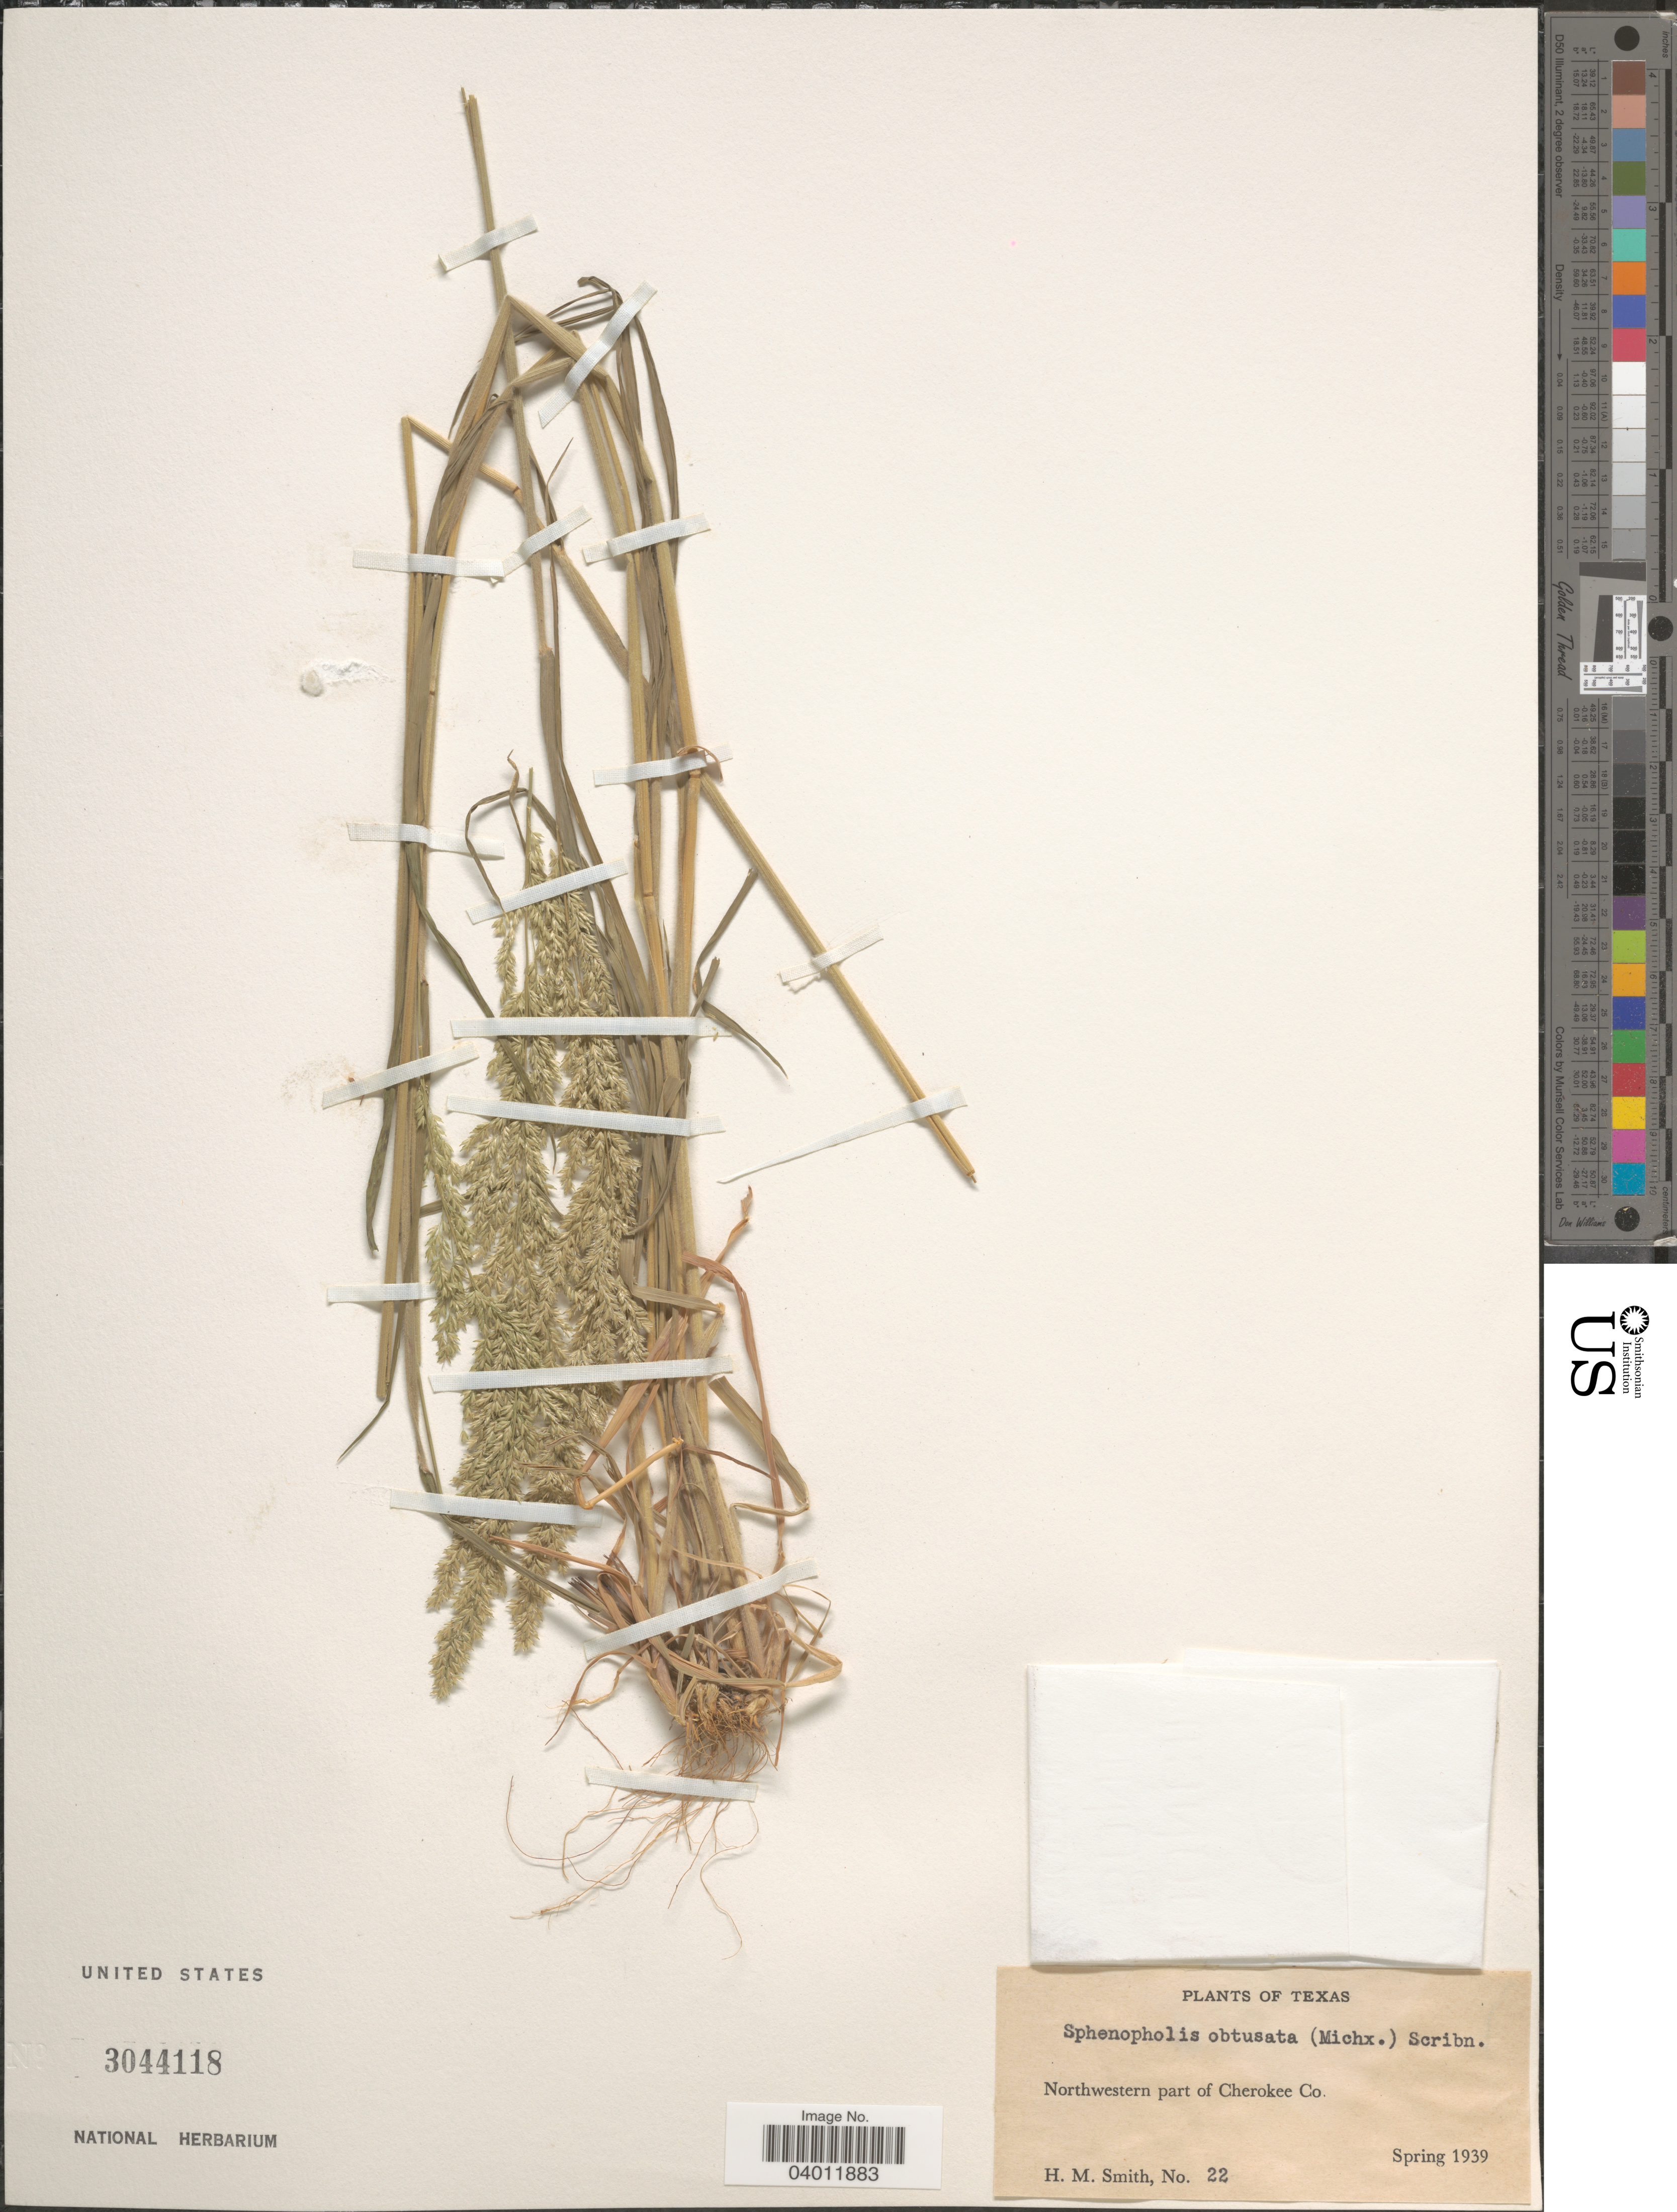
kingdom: Plantae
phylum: Tracheophyta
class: Liliopsida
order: Poales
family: Poaceae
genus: Sphenopholis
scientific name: Sphenopholis obtusata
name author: (Michx.) Scribn.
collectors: H. M. Smith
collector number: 22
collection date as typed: Spring 1939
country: United States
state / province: Texas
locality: Northwestern part of Cherokee Co.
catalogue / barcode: US 3044118